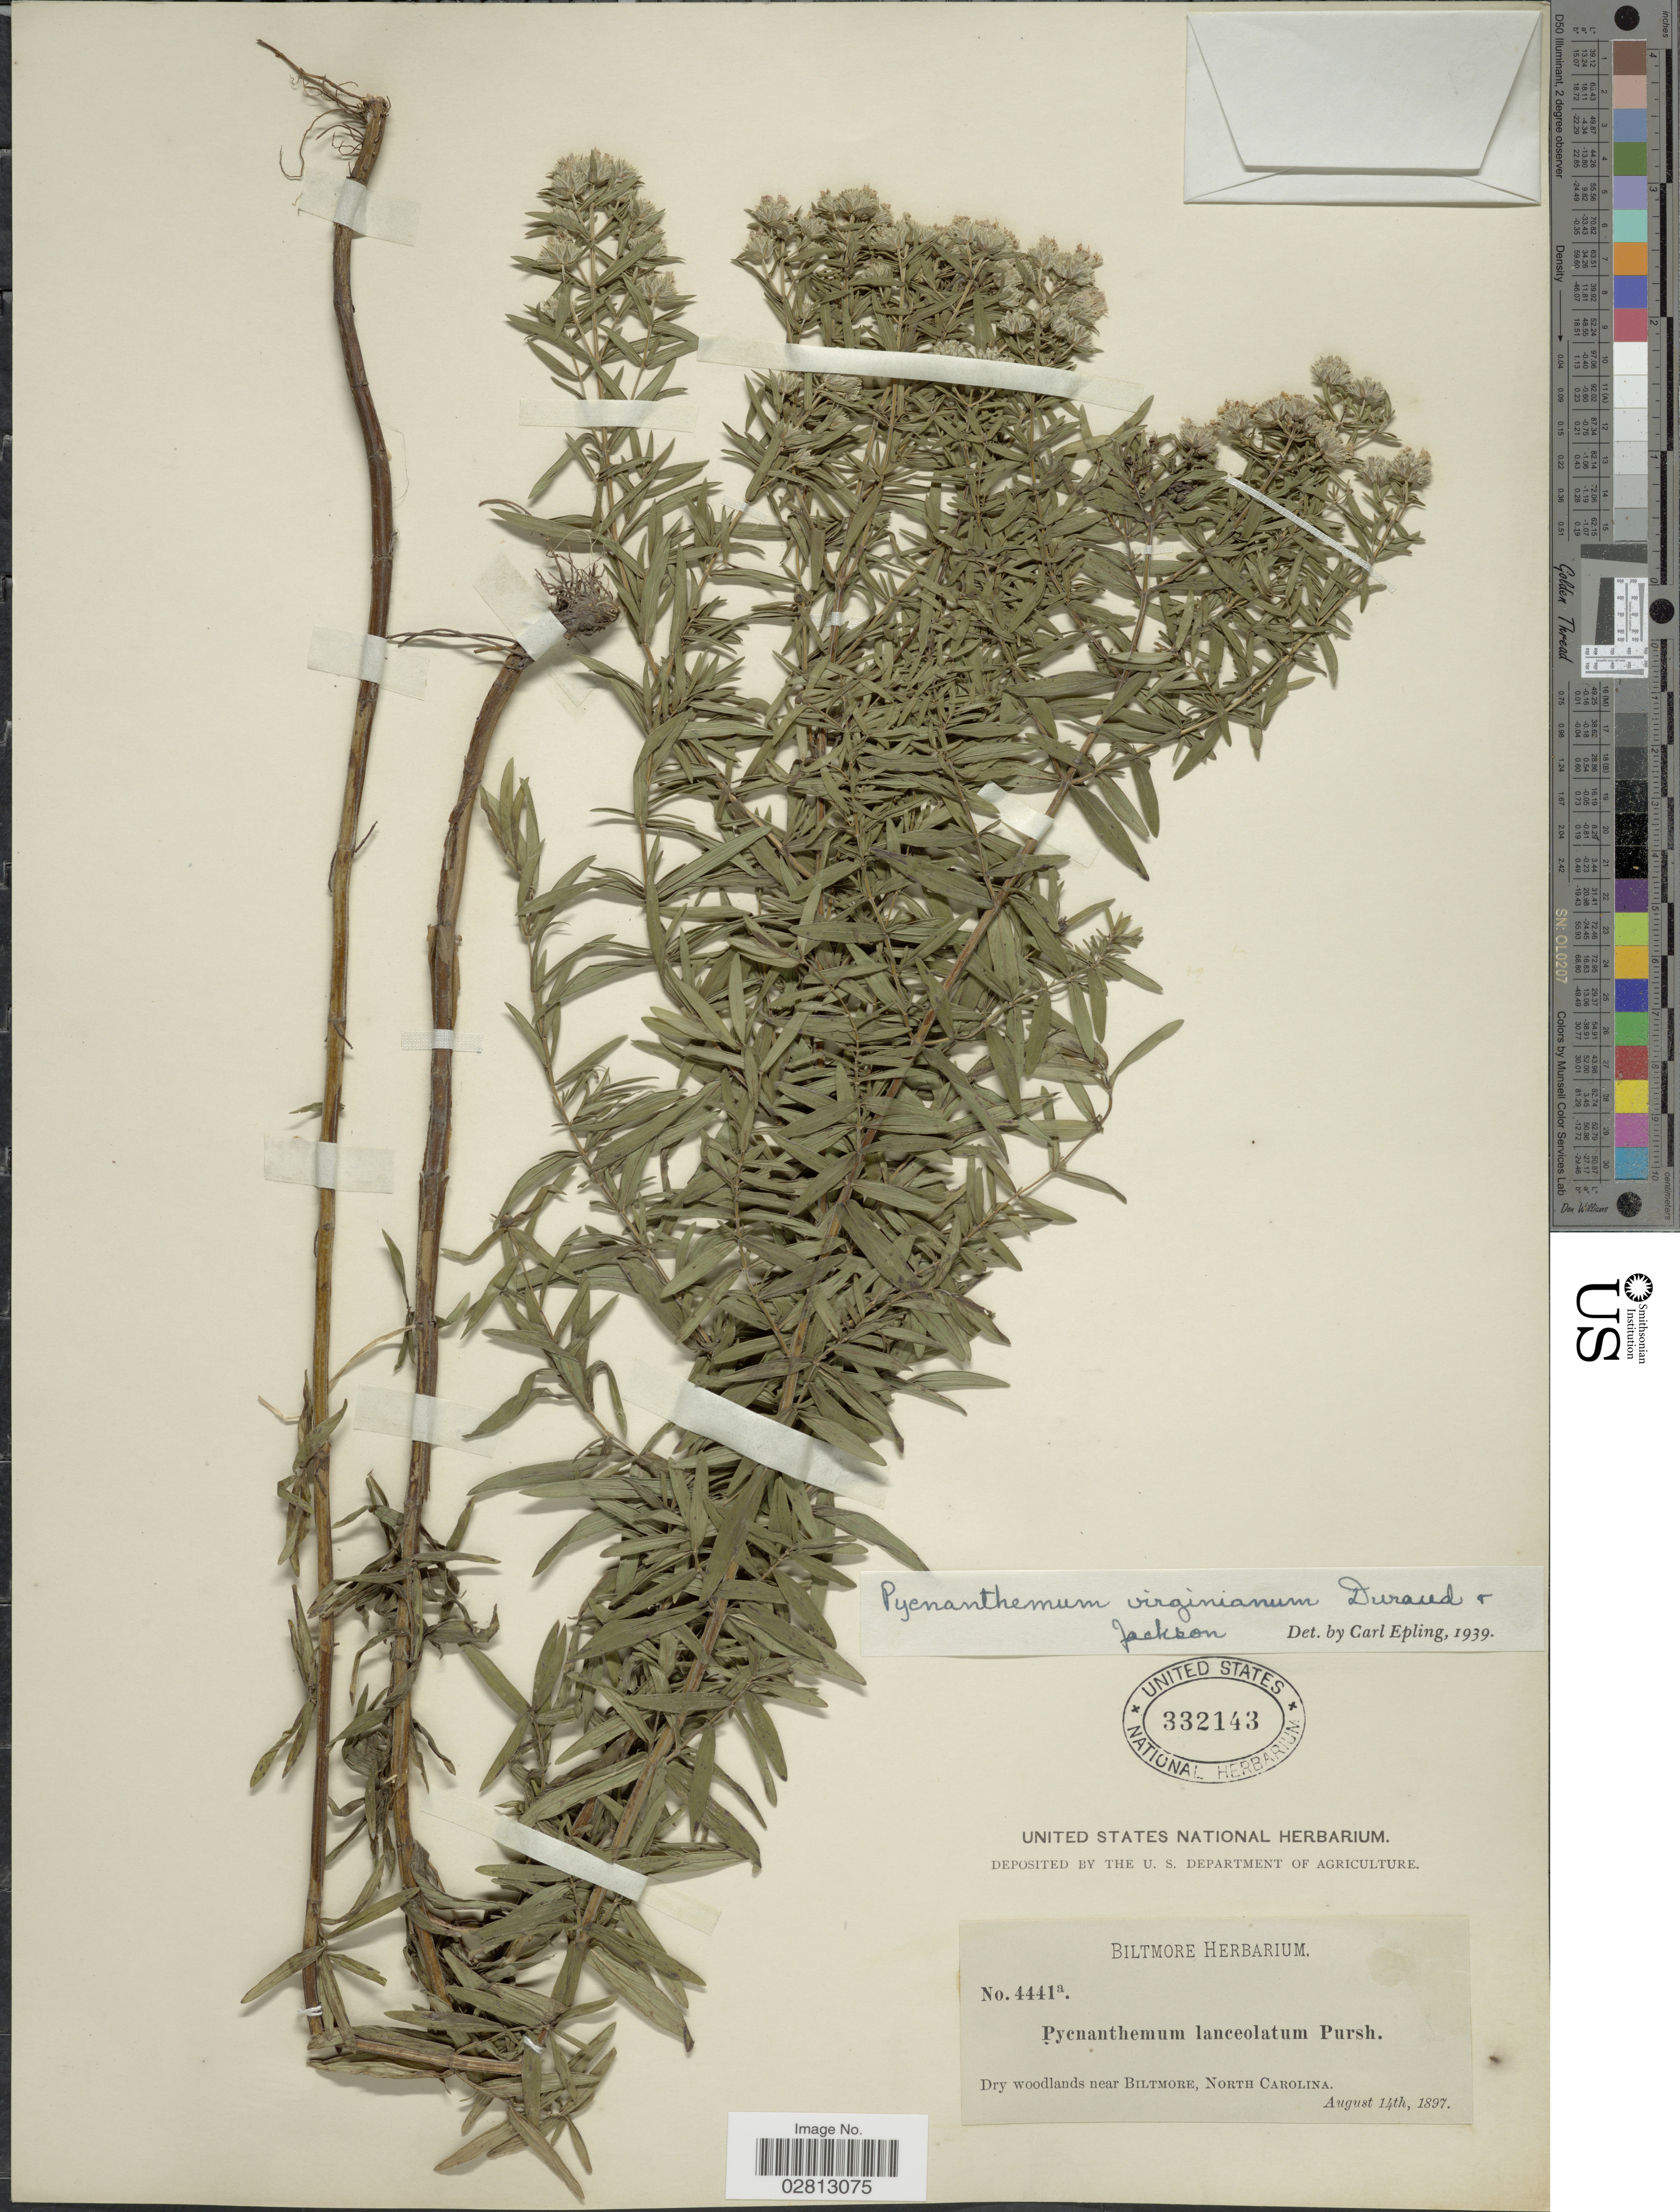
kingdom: Plantae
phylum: Tracheophyta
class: Magnoliopsida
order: Lamiales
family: Lamiaceae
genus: Pycnanthemum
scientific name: Pycnanthemum virginianum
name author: (L.) Durand & B.D. Jacks. ex B.L. Rob. & Fernald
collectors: ex herb. Biltmore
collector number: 4441a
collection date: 1897-08-14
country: United States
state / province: North Carolina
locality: Dry woodlands near Biltmore.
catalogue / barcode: US 332143